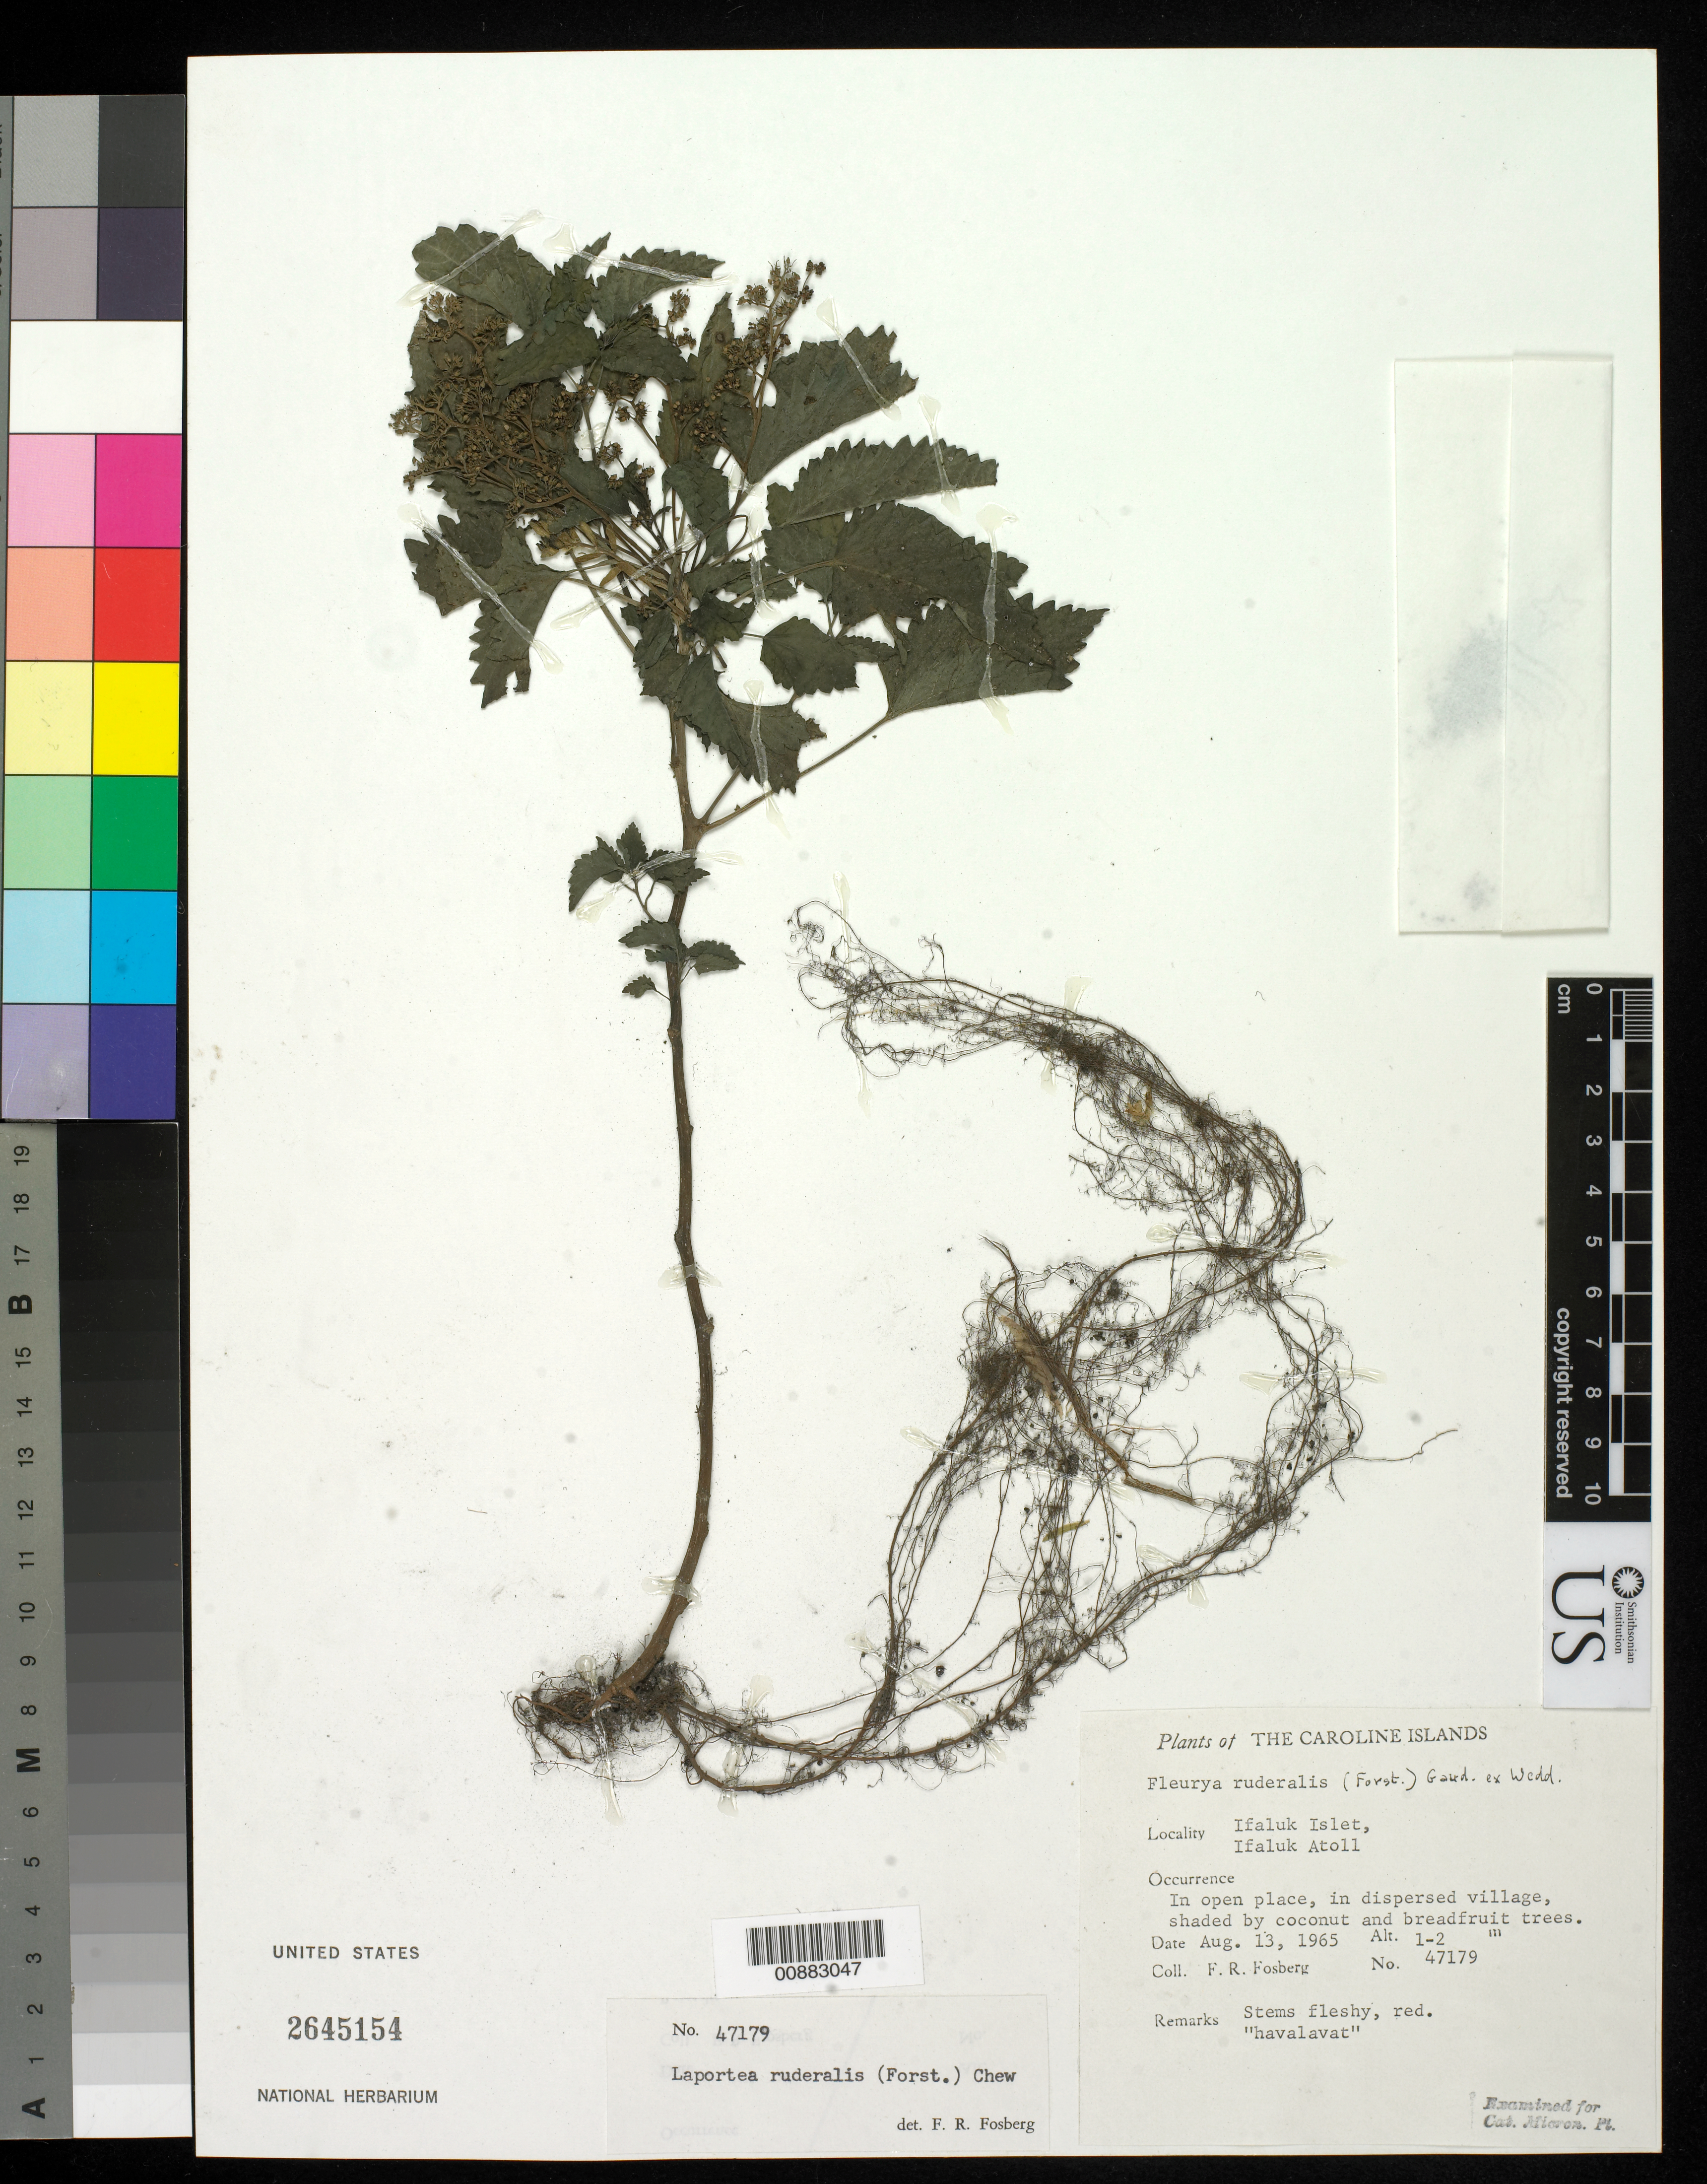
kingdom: Plantae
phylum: Tracheophyta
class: Magnoliopsida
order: Rosales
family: Urticaceae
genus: Laportea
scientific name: Laportea ruderalis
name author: (G. Forst.) Chew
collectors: F. R. Fosberg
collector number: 47179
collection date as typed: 13 Aug 1965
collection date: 1965-08-13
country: Micronesia, Federated States of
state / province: Yap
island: Ifalik (Ifaluk) Atoll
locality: Ifaluk Islet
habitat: In open place, in dispersed village, shaded by coconut and breadfruit trees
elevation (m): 1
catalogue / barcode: US 2645154